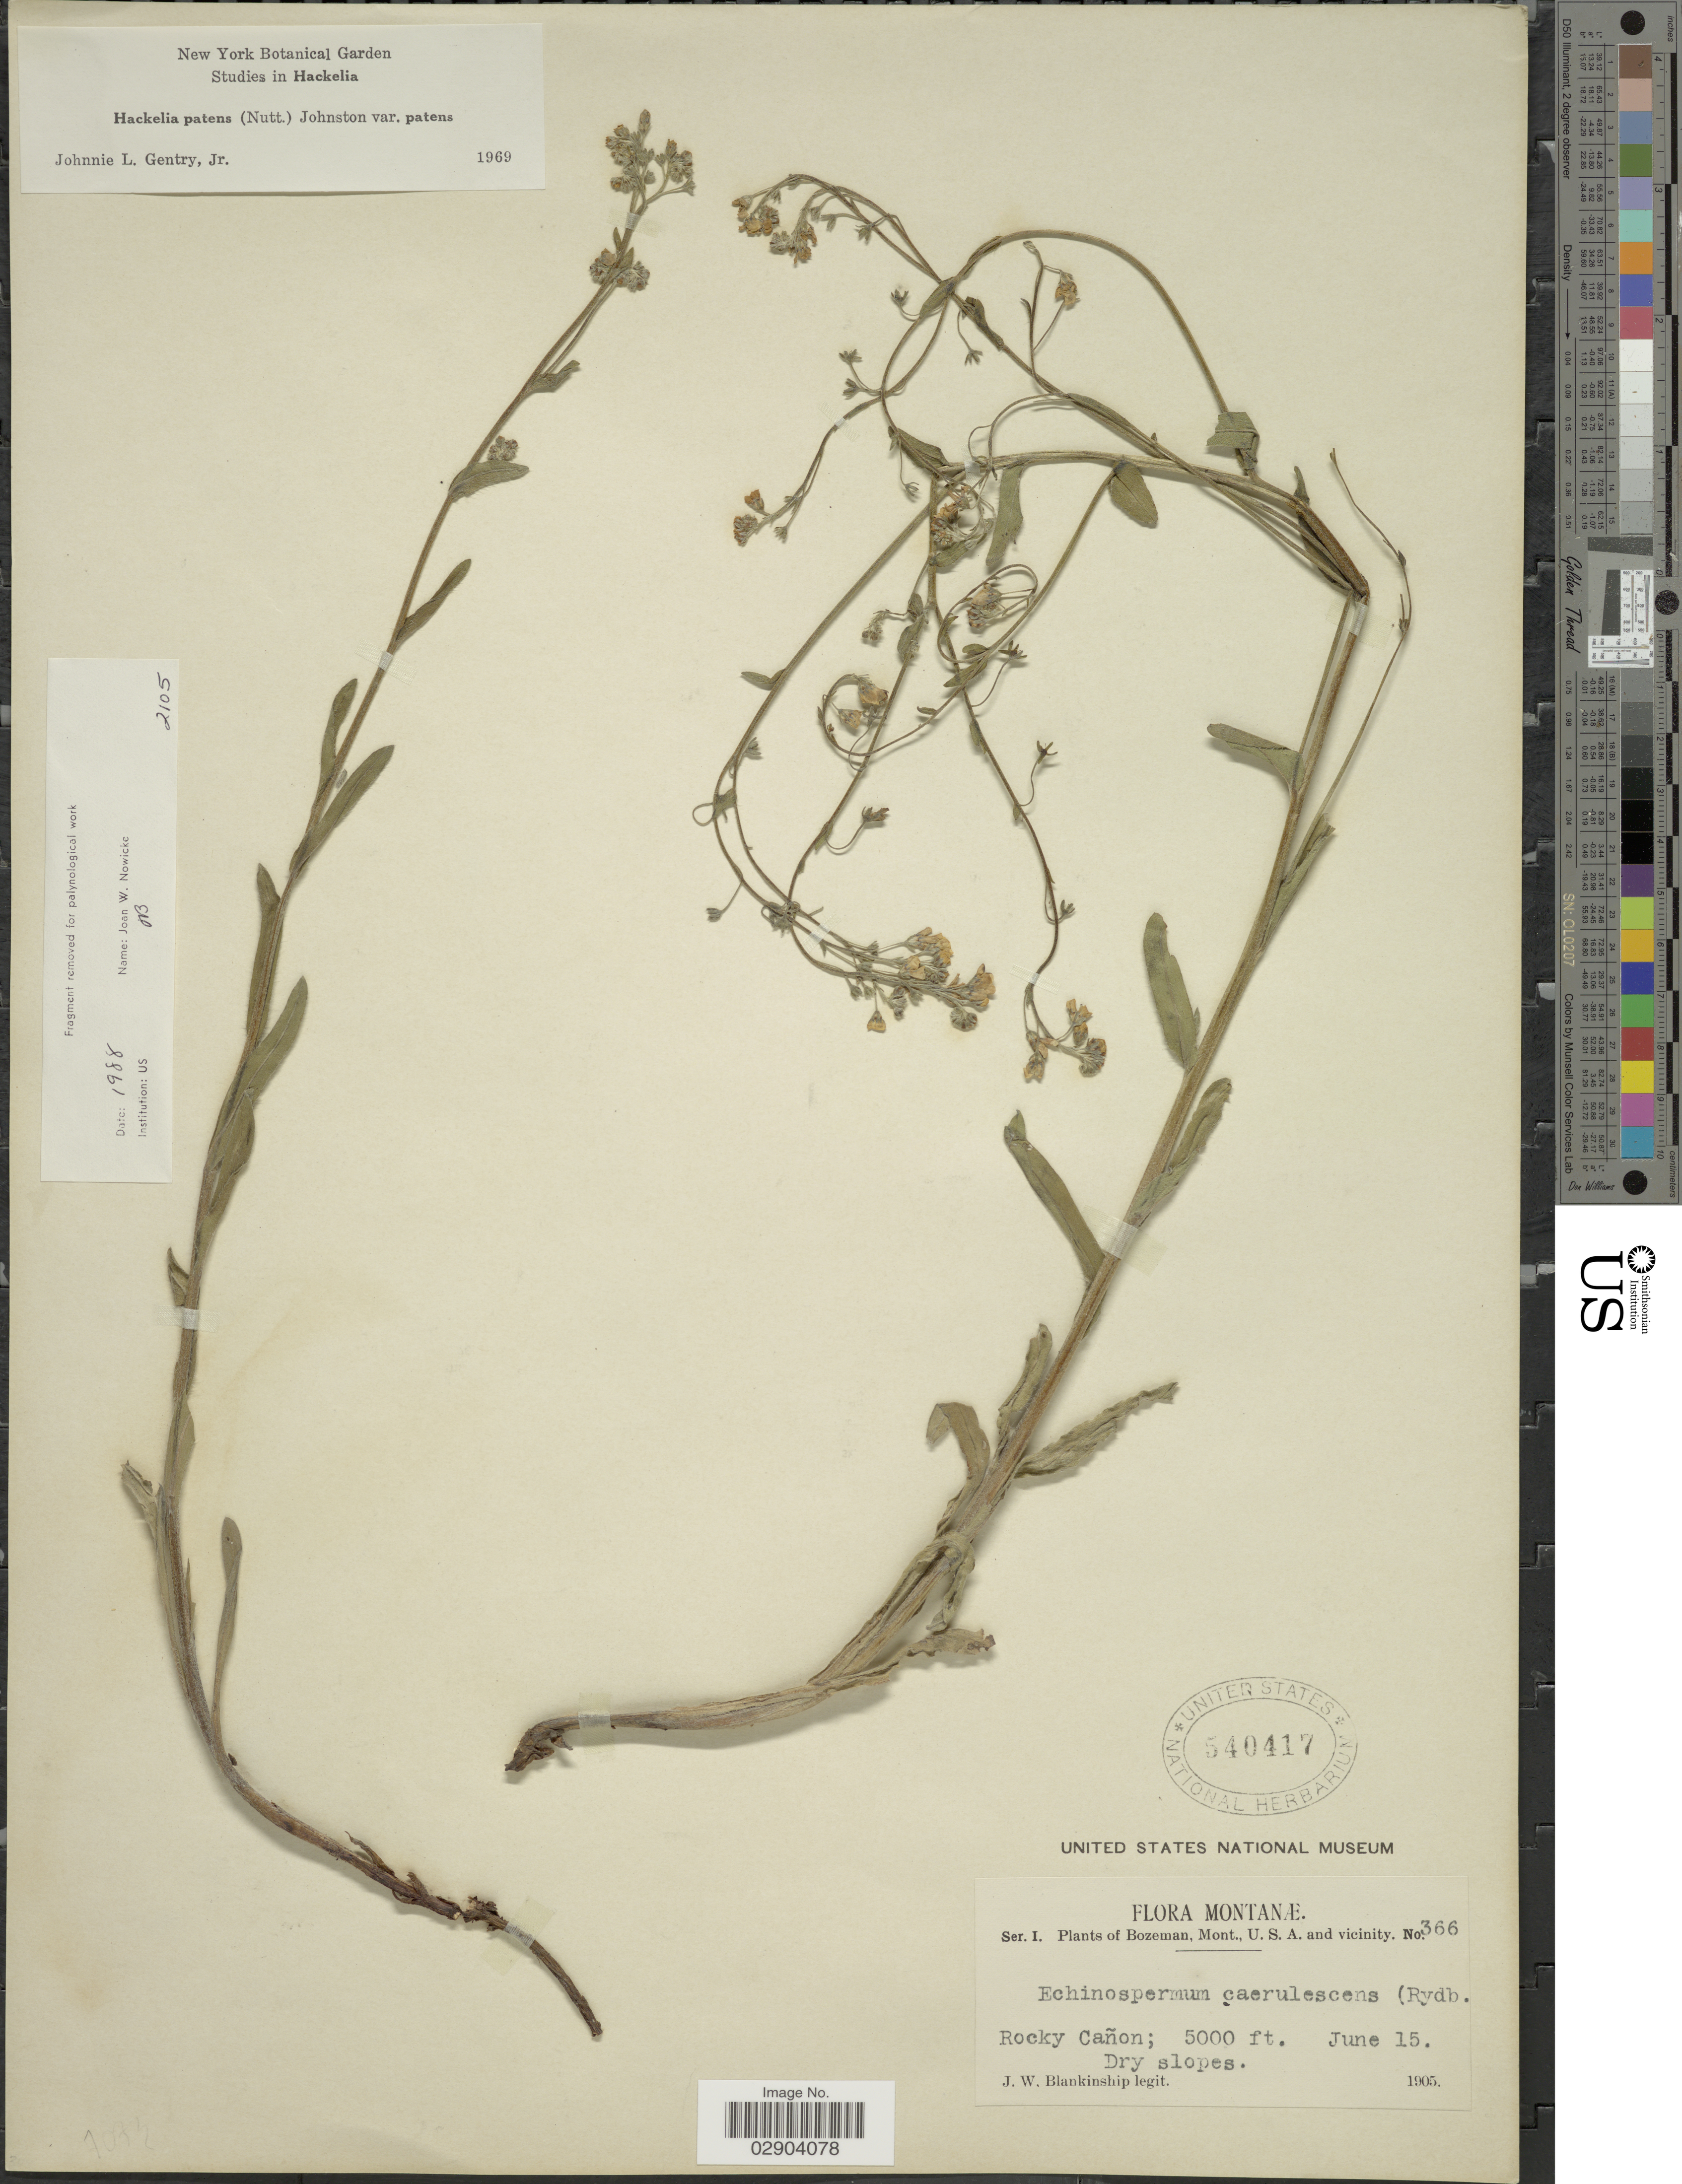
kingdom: Plantae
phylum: Tracheophyta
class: Magnoliopsida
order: Boraginales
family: Boraginaceae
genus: Hackelia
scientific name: Hackelia patens var. patens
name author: (Nutt.) I.M. Johnst.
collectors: J. W. Blankinship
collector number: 366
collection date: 1905-06-15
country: United States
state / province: Montana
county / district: Gallatin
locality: Bozeman. Rocky Cañon.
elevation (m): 1524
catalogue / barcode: US 540417